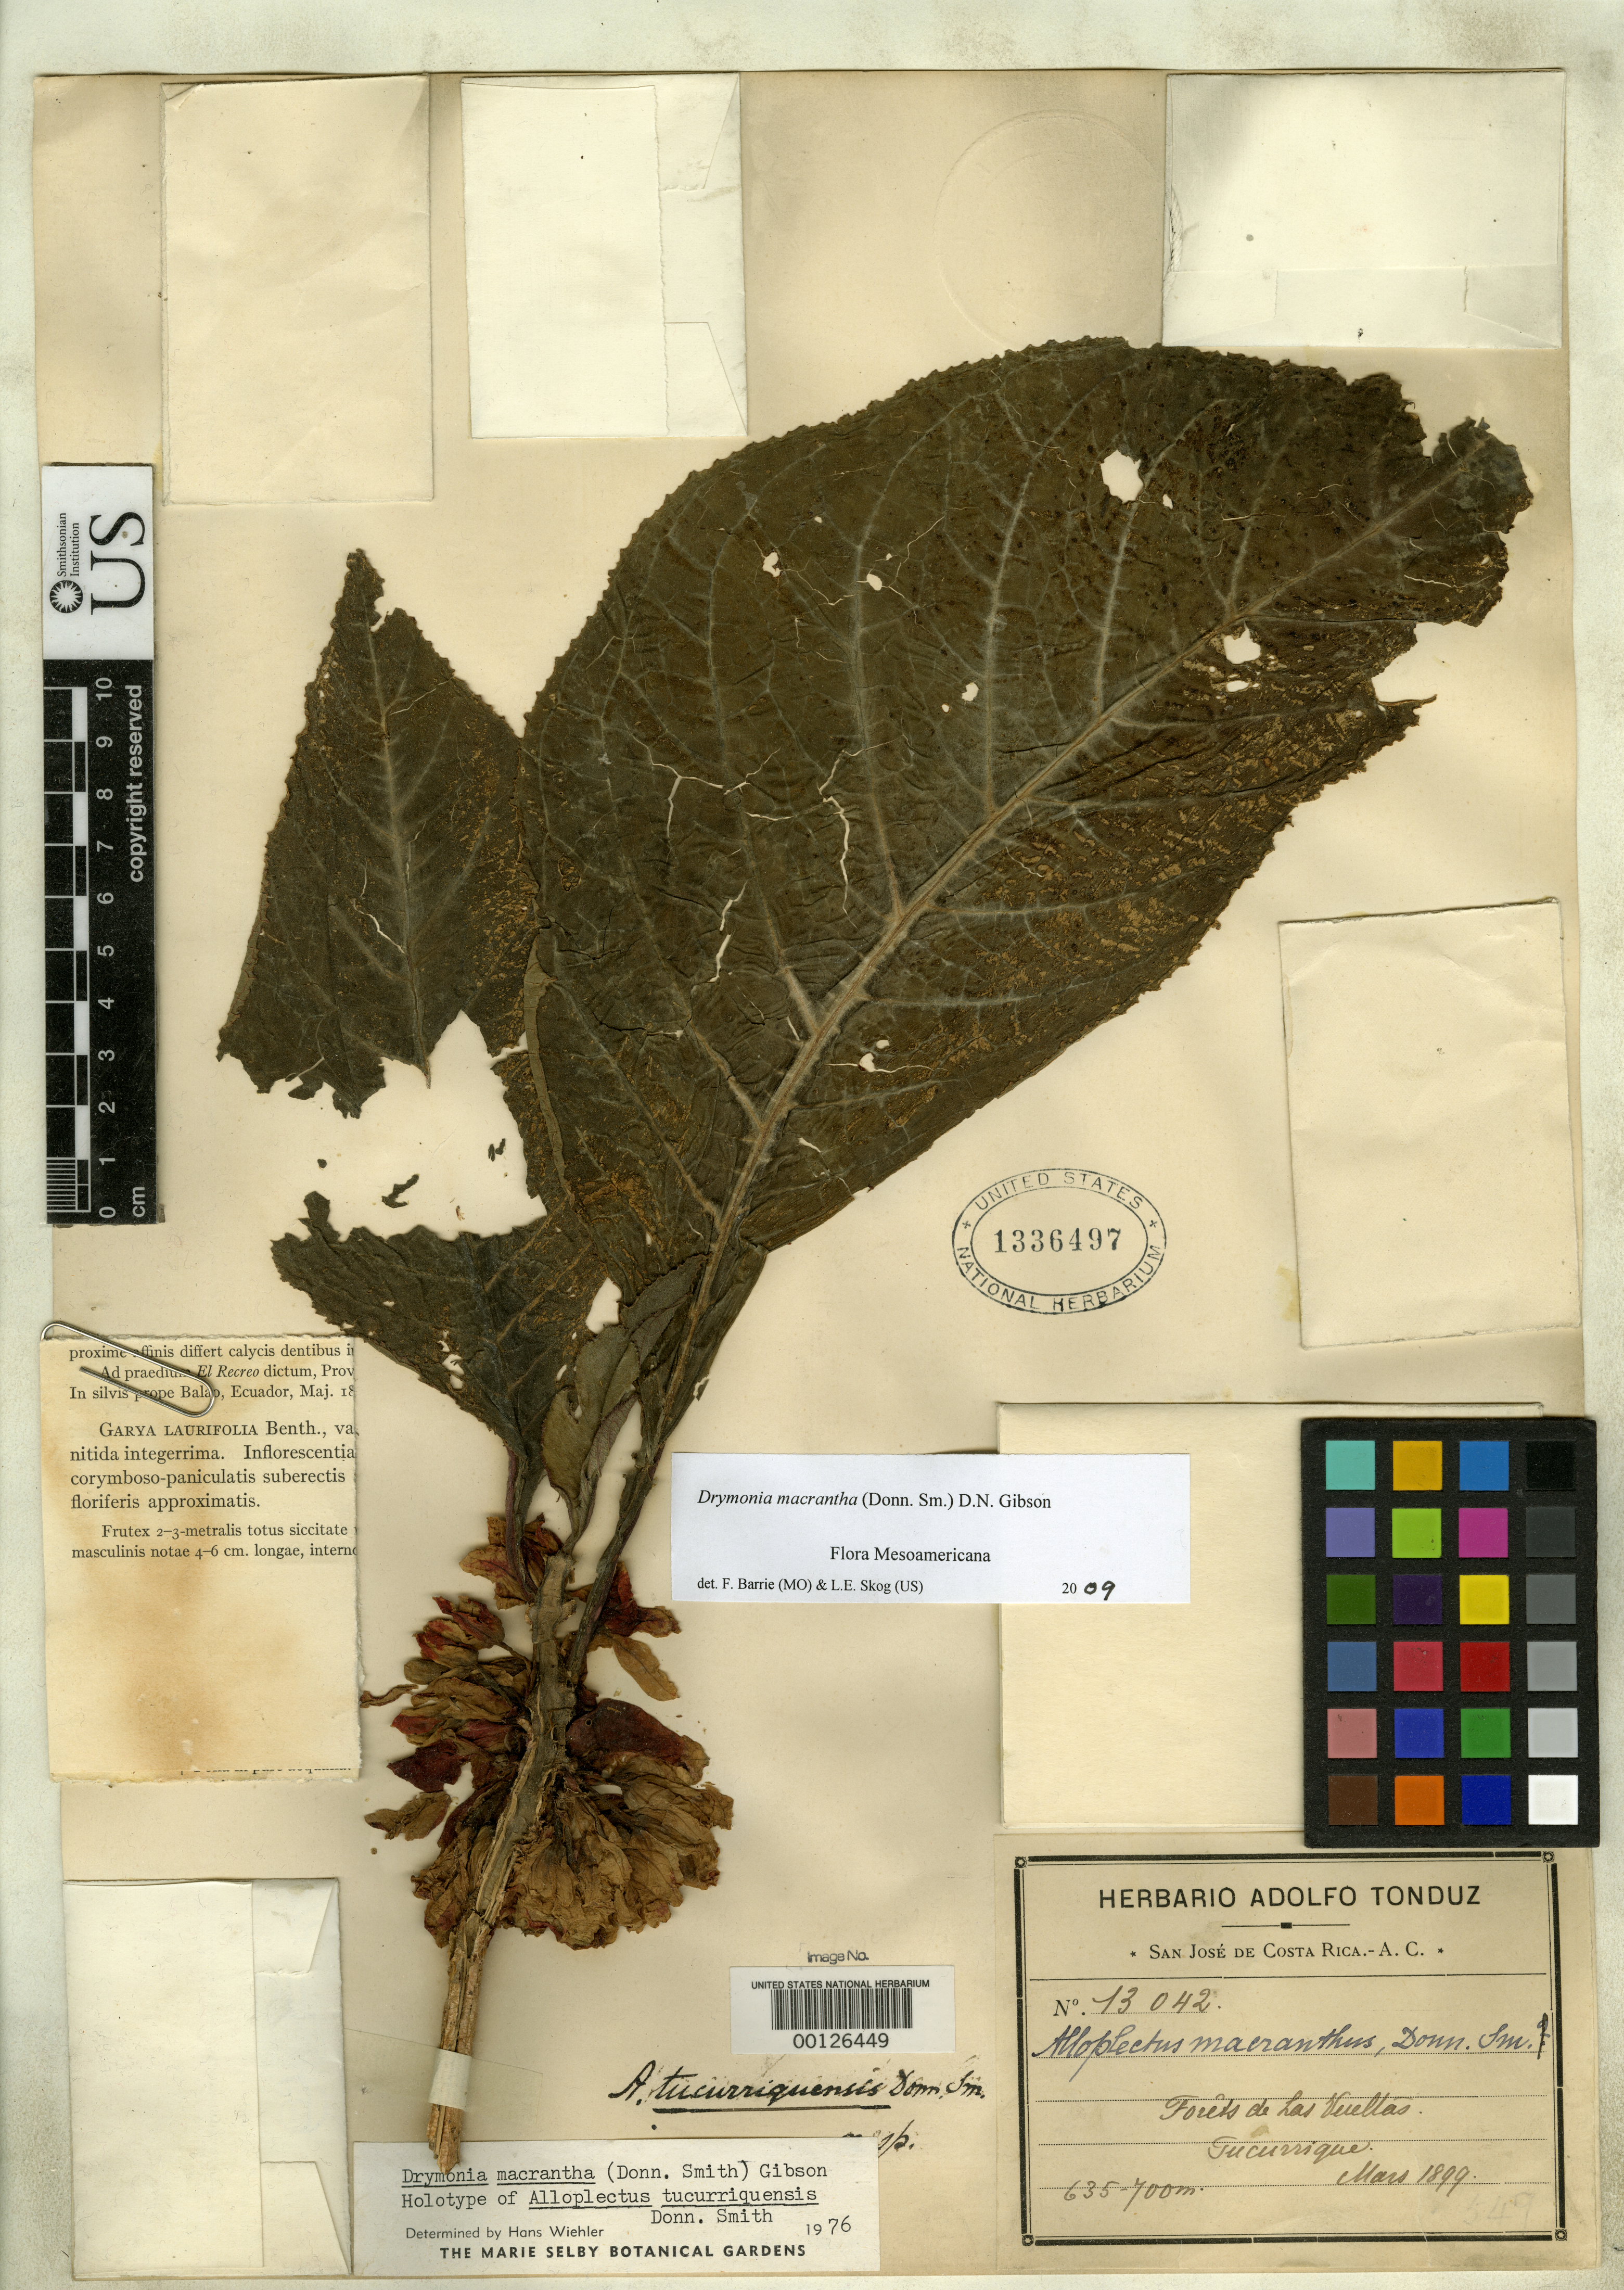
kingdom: Plantae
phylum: Tracheophyta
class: Magnoliopsida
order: Lamiales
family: Gesneriaceae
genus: Alloplectus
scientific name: Alloplectus tucurriquensis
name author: Donn. Sm.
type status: Holotype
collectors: A. Tonduz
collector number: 13042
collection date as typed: Mar 1899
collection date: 1899-03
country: Costa Rica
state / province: Cartago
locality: Las Vueltas, Tucurrique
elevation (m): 635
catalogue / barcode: US 1336497